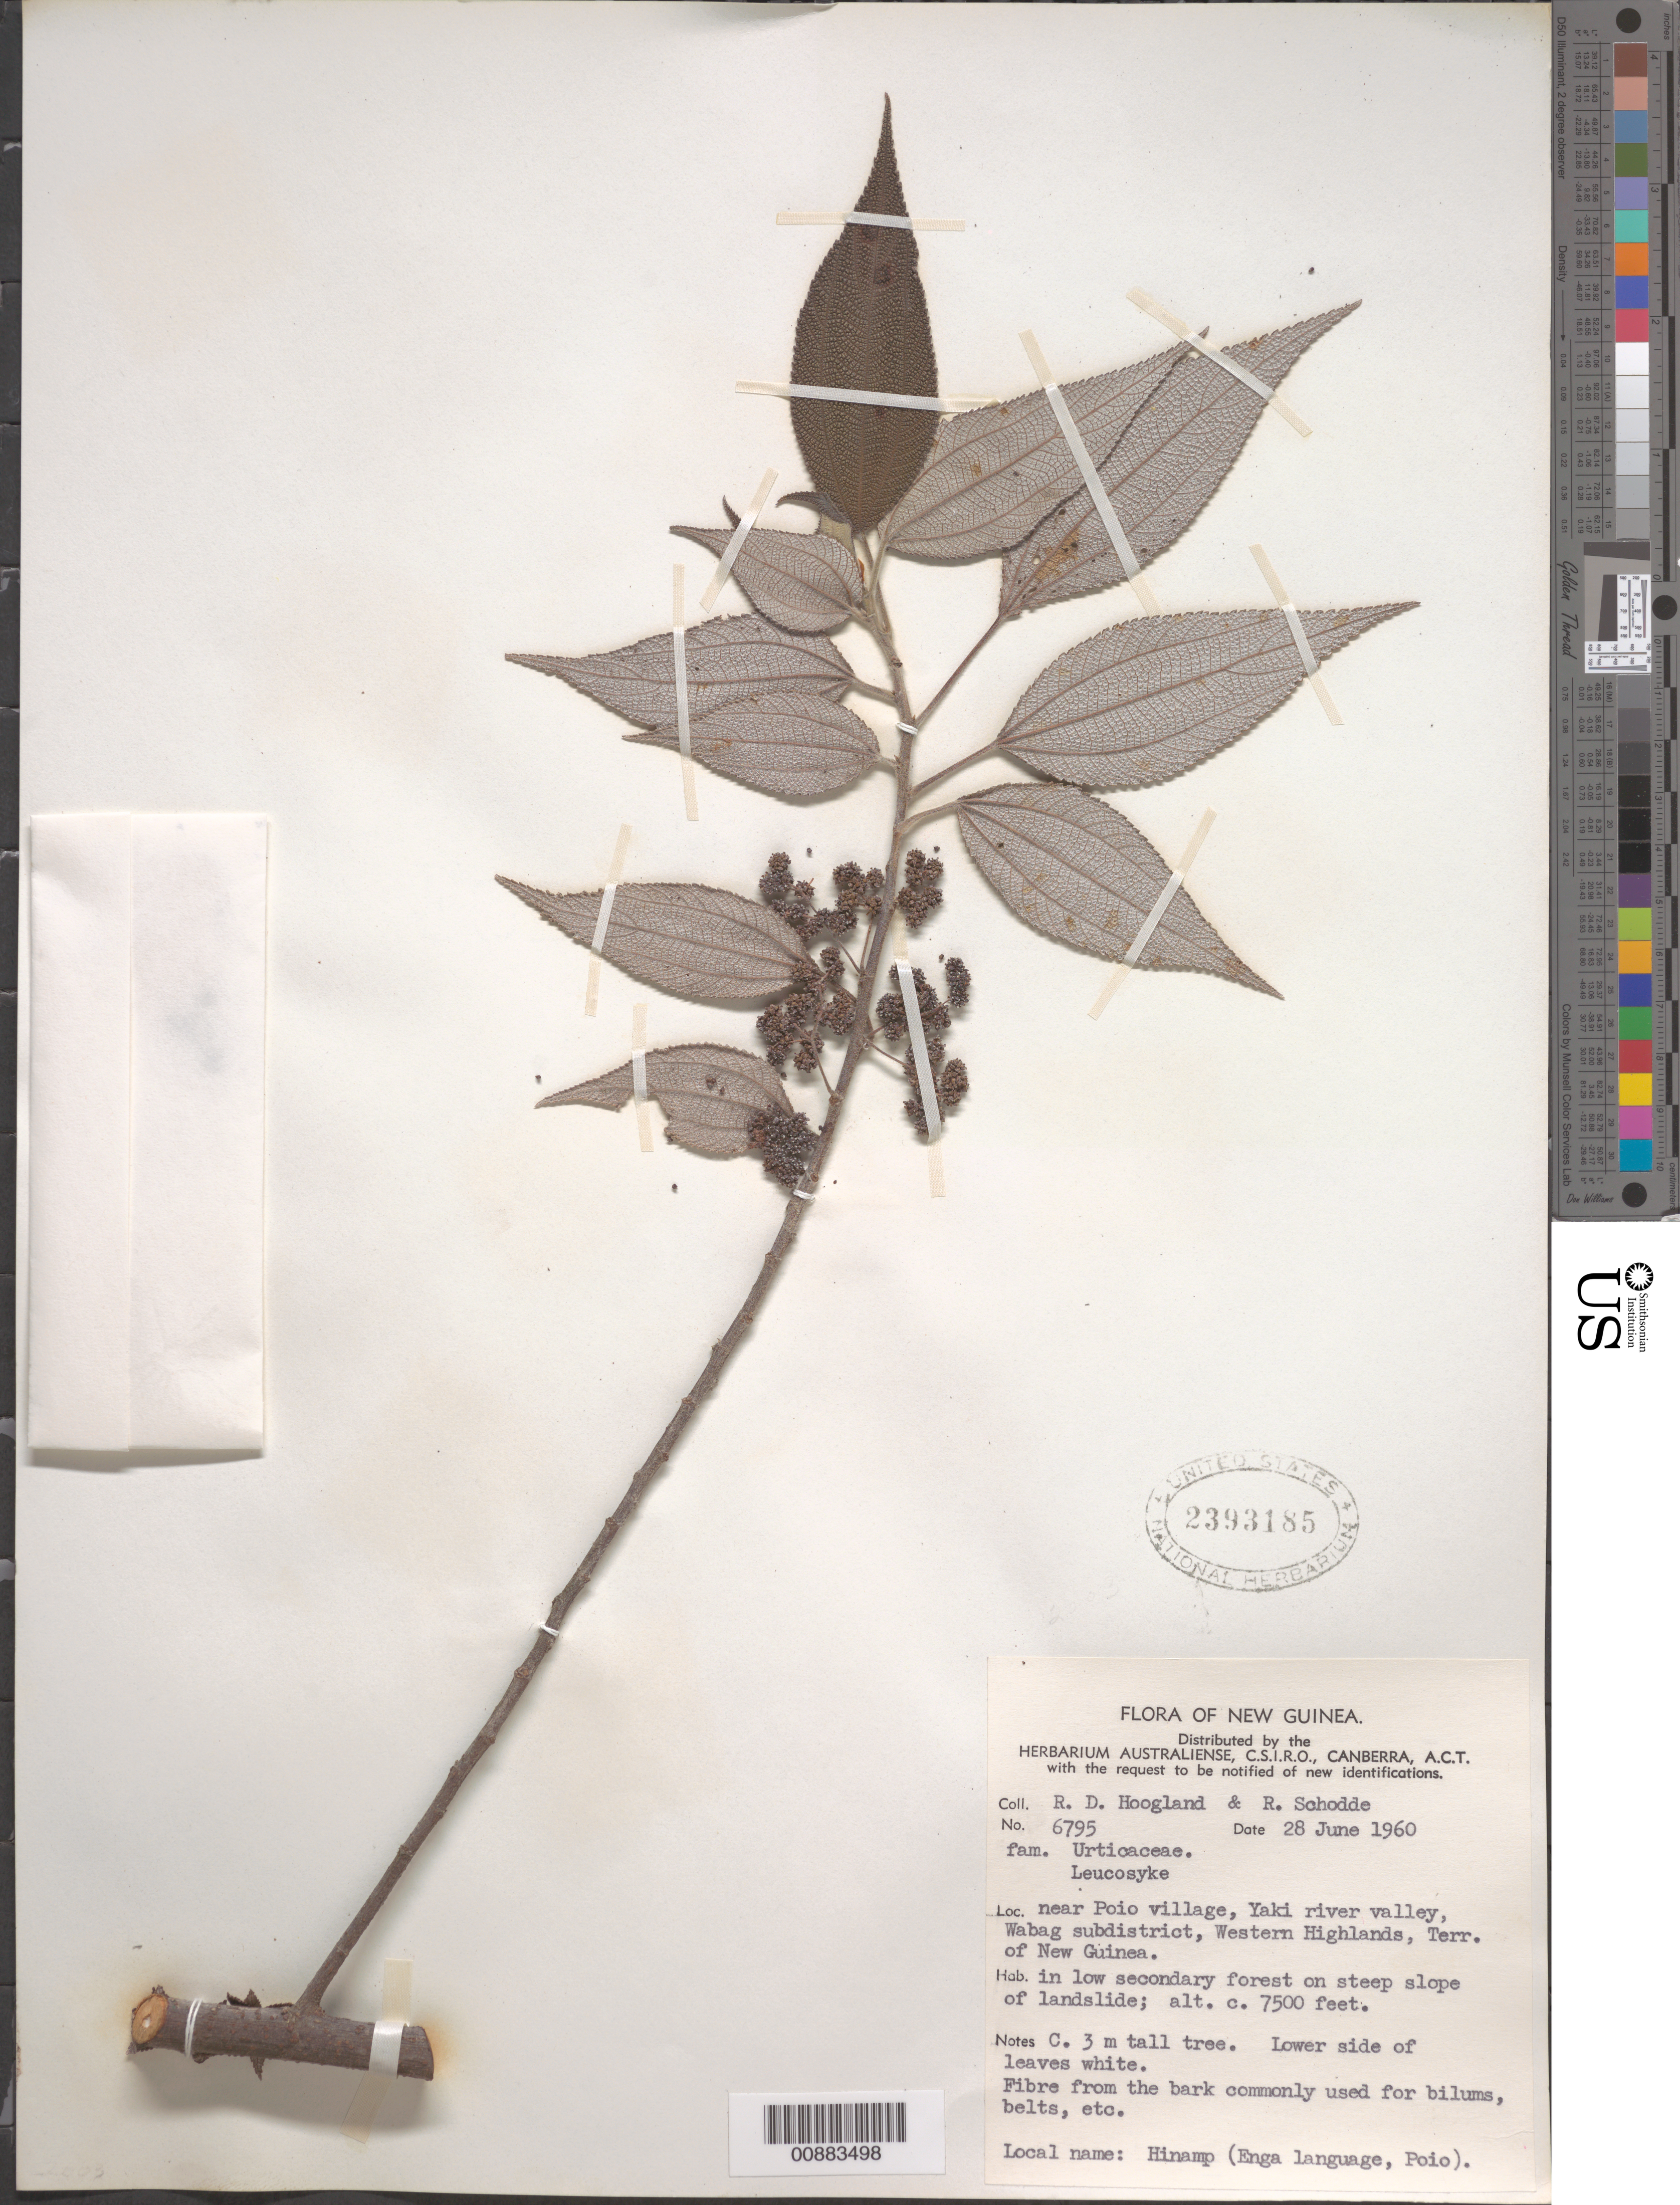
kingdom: Plantae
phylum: Tracheophyta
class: Magnoliopsida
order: Rosales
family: Urticaceae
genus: Leucosyke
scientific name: Leucosyke sp.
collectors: R. D. Hoogland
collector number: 6795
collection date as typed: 28 Jun 1960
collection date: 1960-06-28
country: Papua New Guinea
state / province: Enga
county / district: Wabag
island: New Guinea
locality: near Poio village, Yaki river valley, Wabag subdistrict, western highlands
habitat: in low secondary forest on steep slope of landslide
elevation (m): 2286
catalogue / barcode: US 2393185